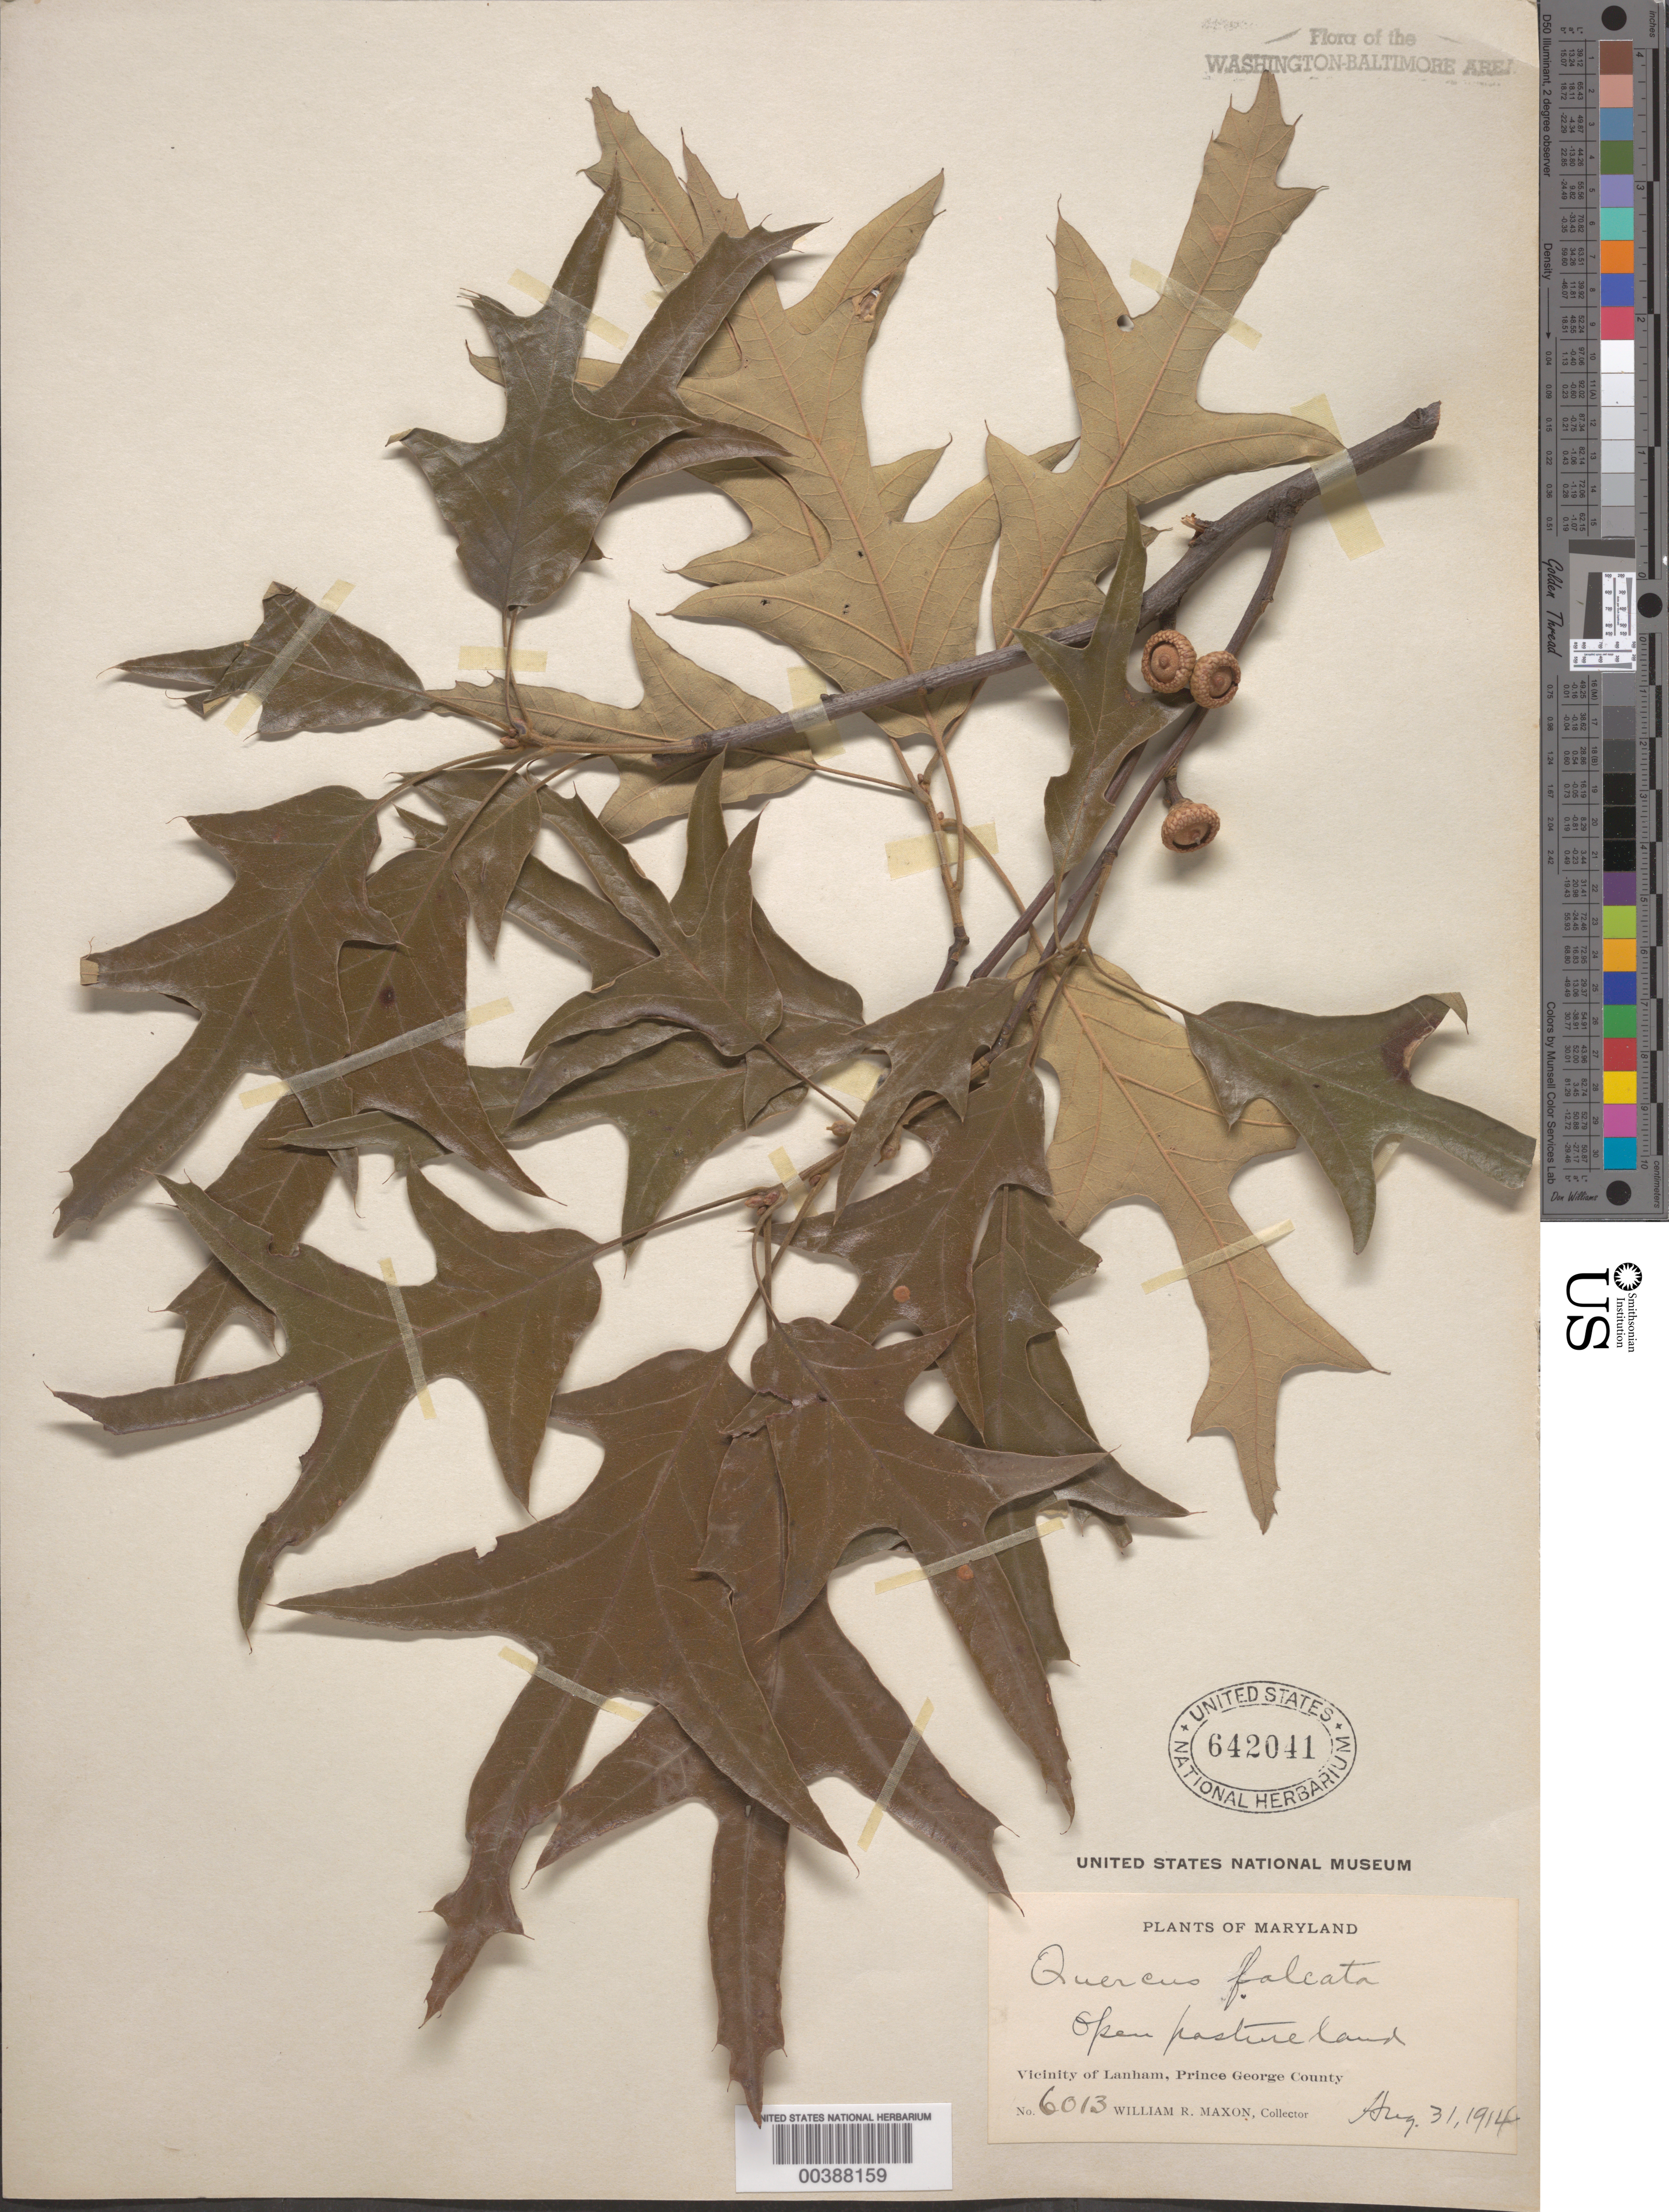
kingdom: Plantae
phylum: Tracheophyta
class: Magnoliopsida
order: Fagales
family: Fagaceae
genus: Quercus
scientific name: Quercus falcata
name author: Michx.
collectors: W. R. Maxon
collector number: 6013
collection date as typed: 31 Aug 1914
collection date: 1914-08-31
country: United States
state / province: Maryland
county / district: Prince George's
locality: Lanham vicinity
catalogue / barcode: US 642041